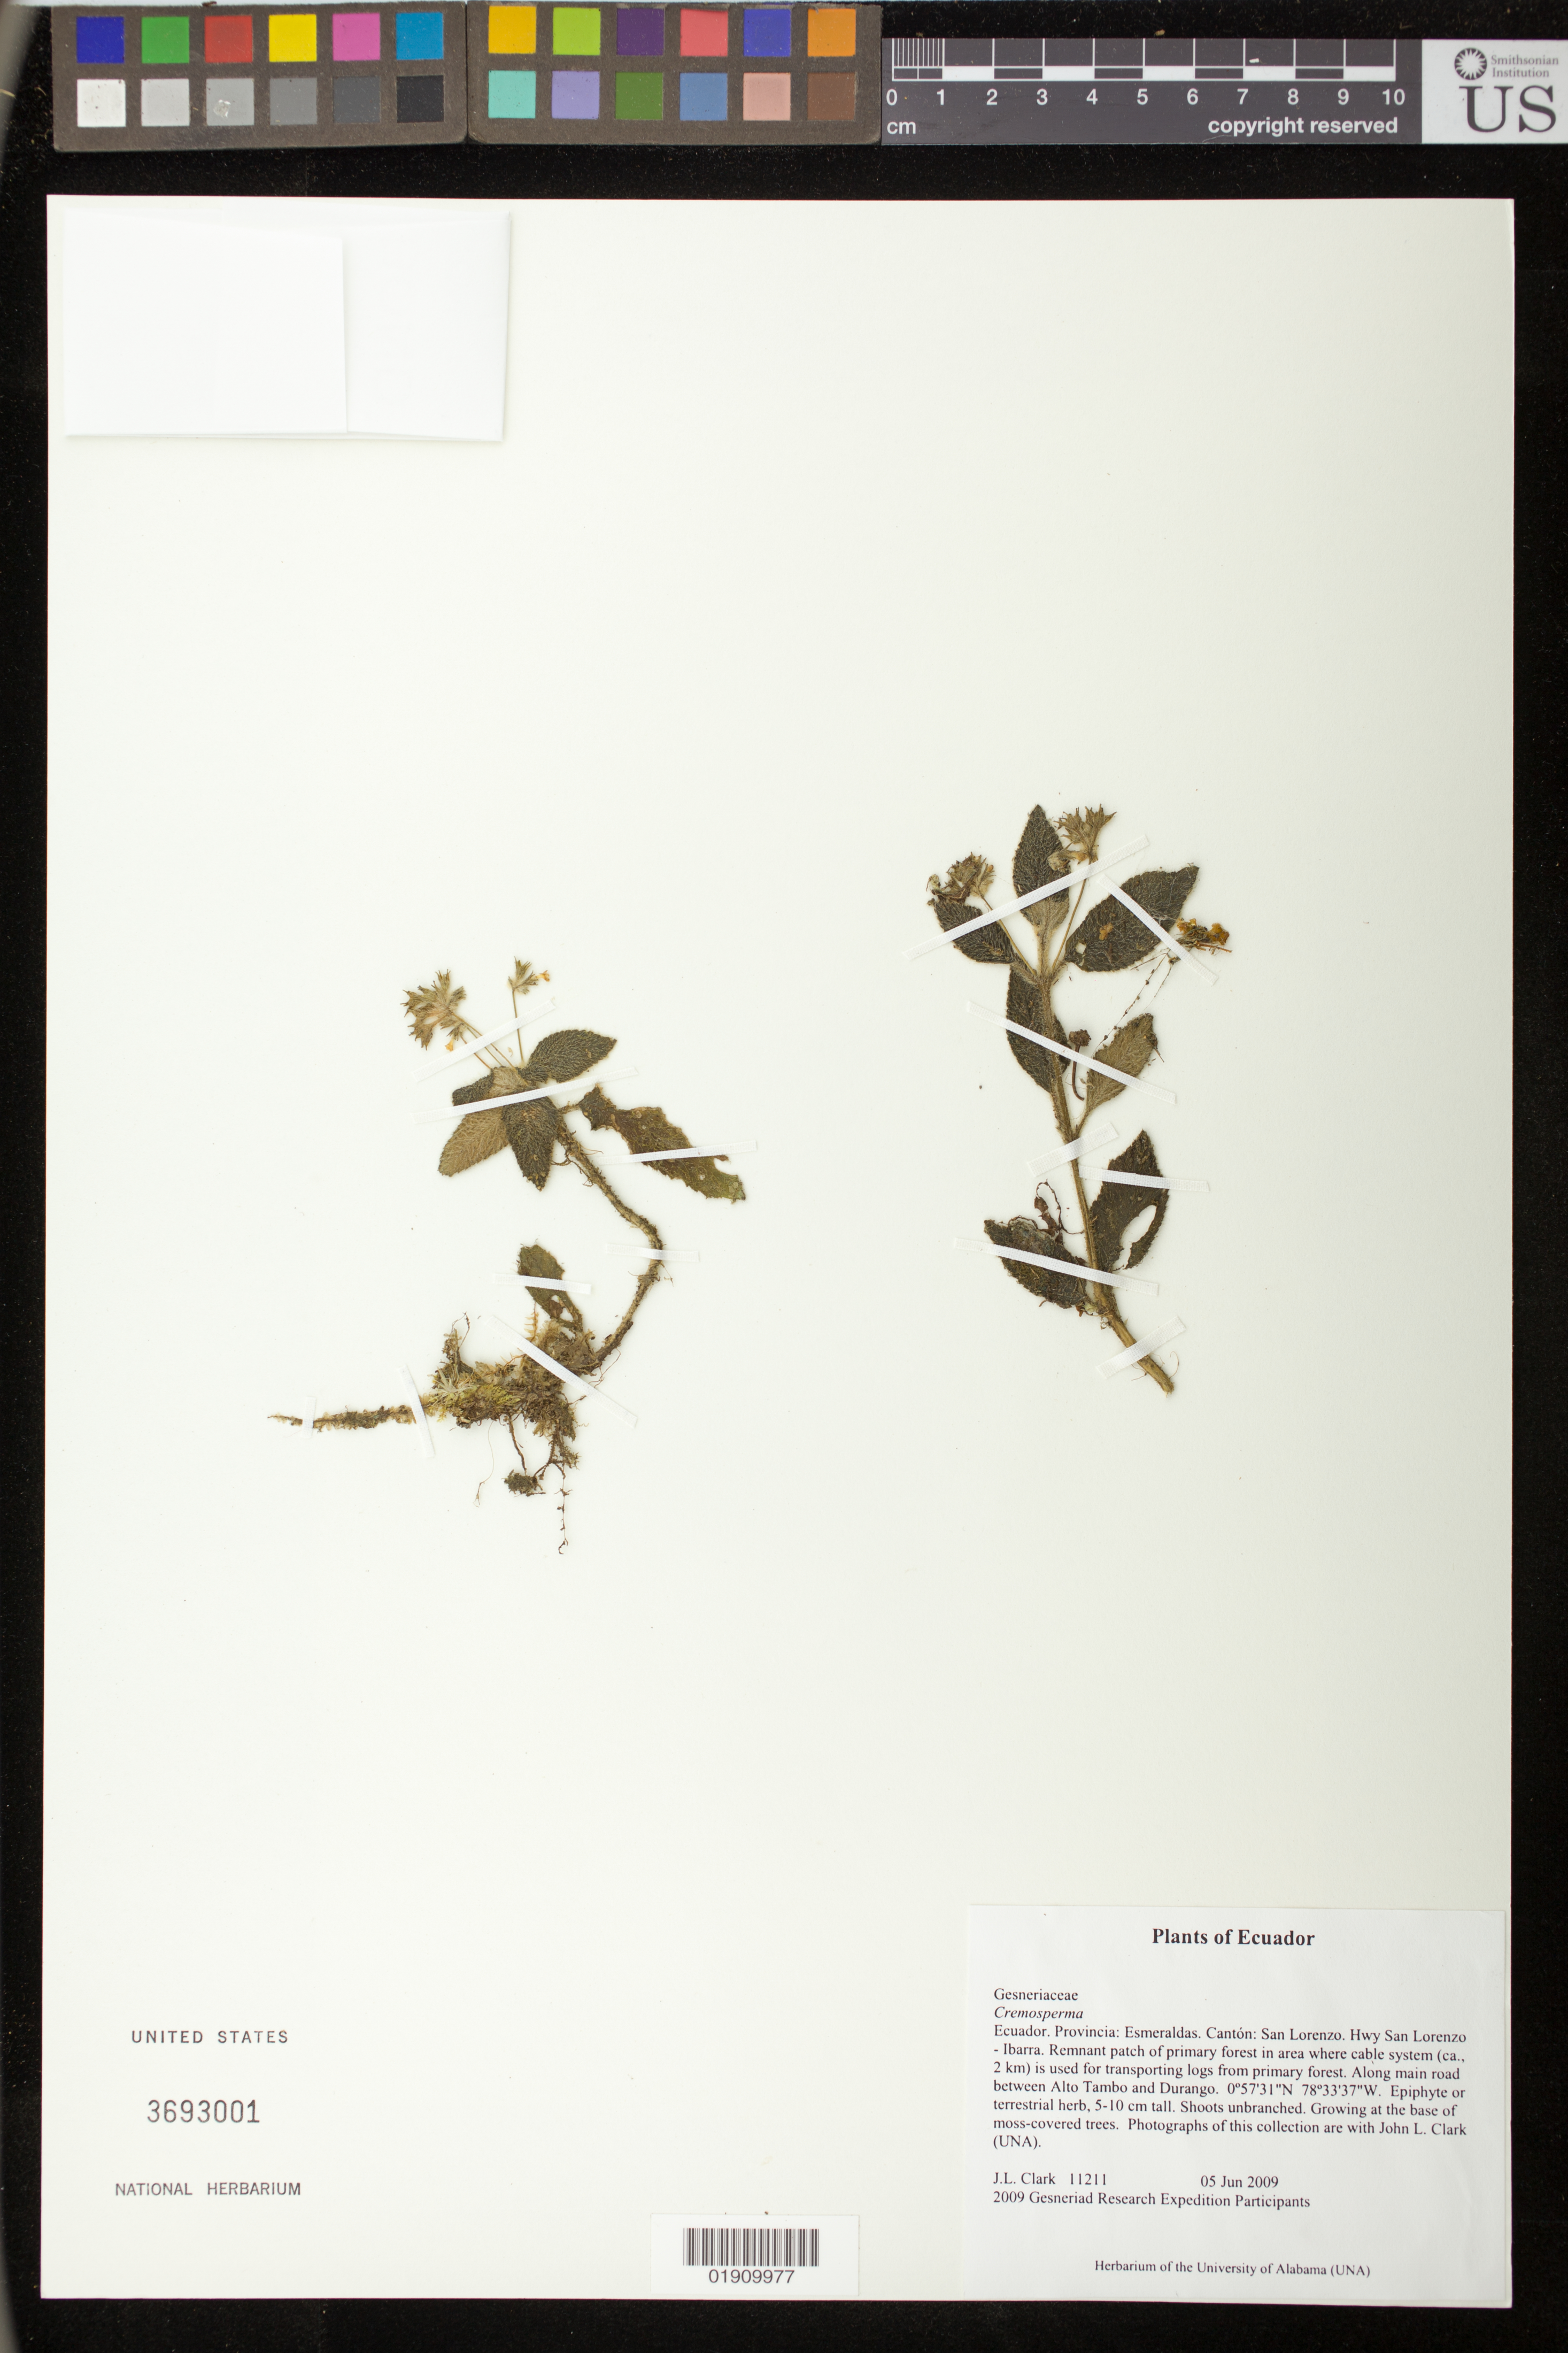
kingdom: Plantae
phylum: Tracheophyta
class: Magnoliopsida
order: Lamiales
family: Gesneriaceae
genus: Cremosperma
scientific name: Cremosperma sp.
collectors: J. L. Clark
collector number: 11211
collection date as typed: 05 Jun 2009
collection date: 2009-06-05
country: Ecuador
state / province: Esmeraldas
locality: Ecuador. Provincia: Esmeraldas, Canton: San Lorenzo. Hwy San Lorenzo-Ibarra. Remnant patch of primary forest in area where cable system (ca., 2 km) is used for transporting logs from primary forest. Along main road between Alto Tambo and Durango.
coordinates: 0°57'31"N, 78°33'37"W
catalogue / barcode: US 3693001